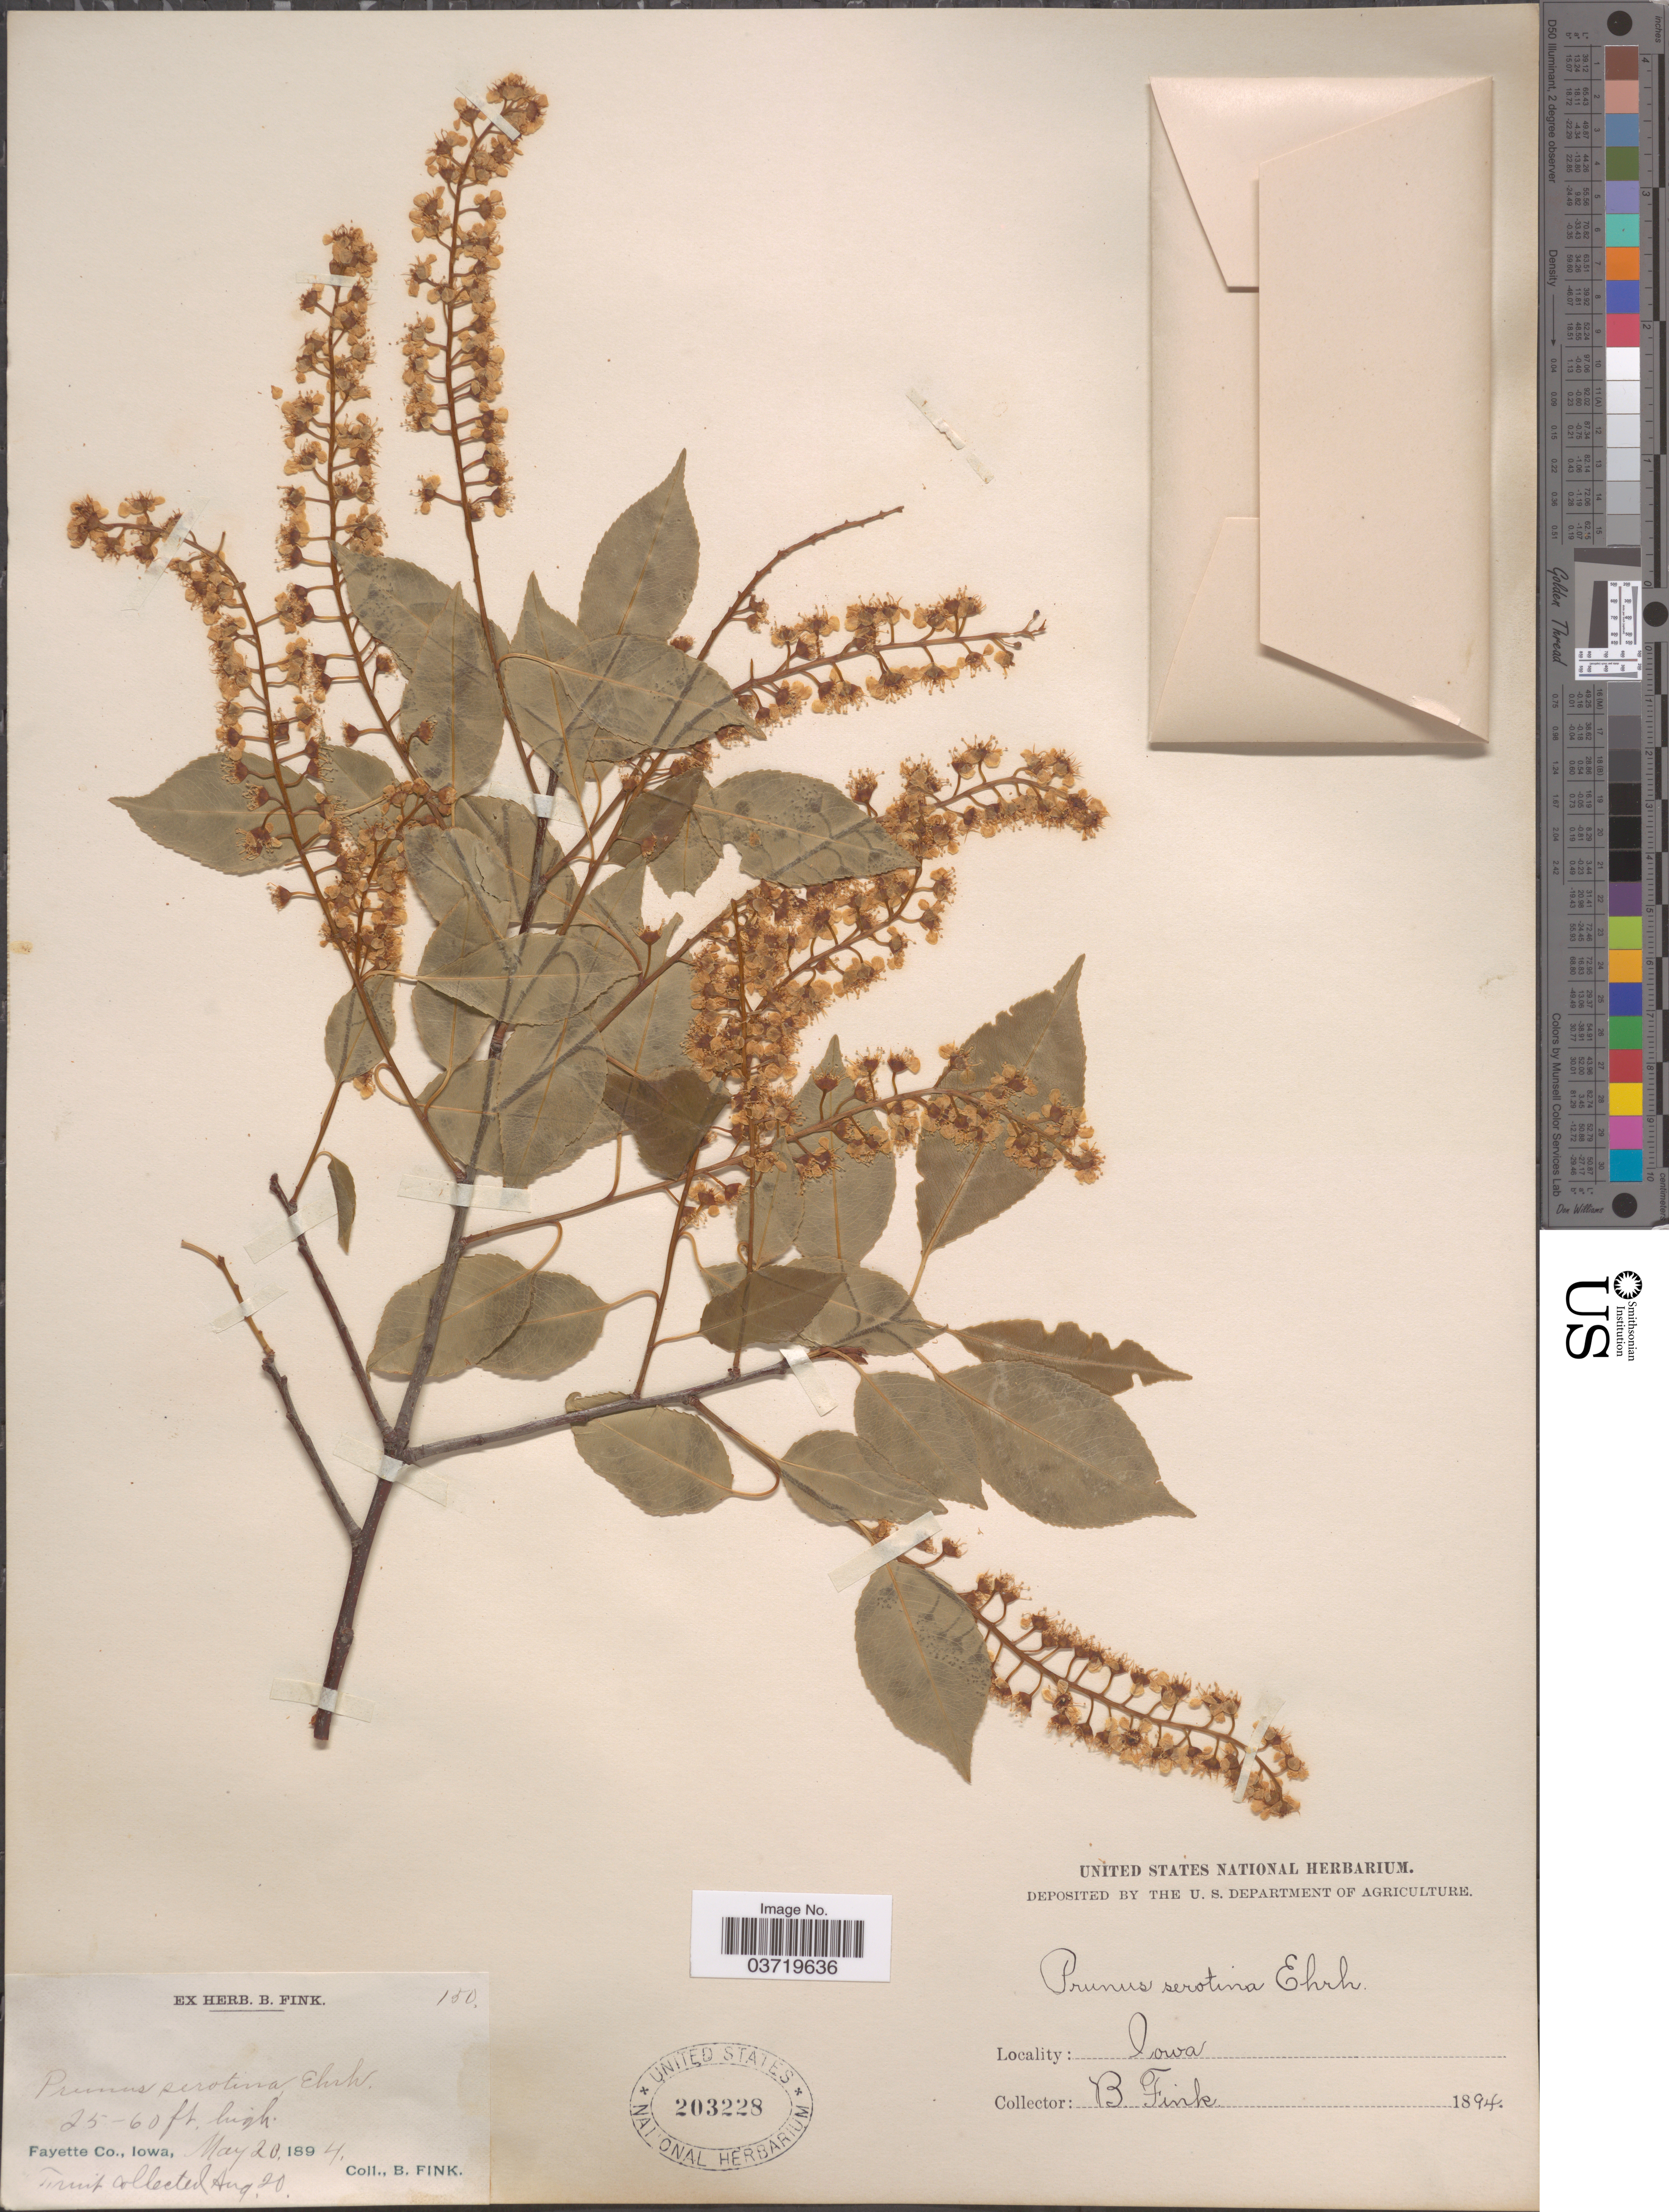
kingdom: Plantae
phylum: Tracheophyta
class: Magnoliopsida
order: Rosales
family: Rosaceae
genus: Prunus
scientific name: Prunus serotina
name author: Ehrh.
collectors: B. Fink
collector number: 150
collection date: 1894-05-28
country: United States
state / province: Iowa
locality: Fayette Co.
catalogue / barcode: US 203228